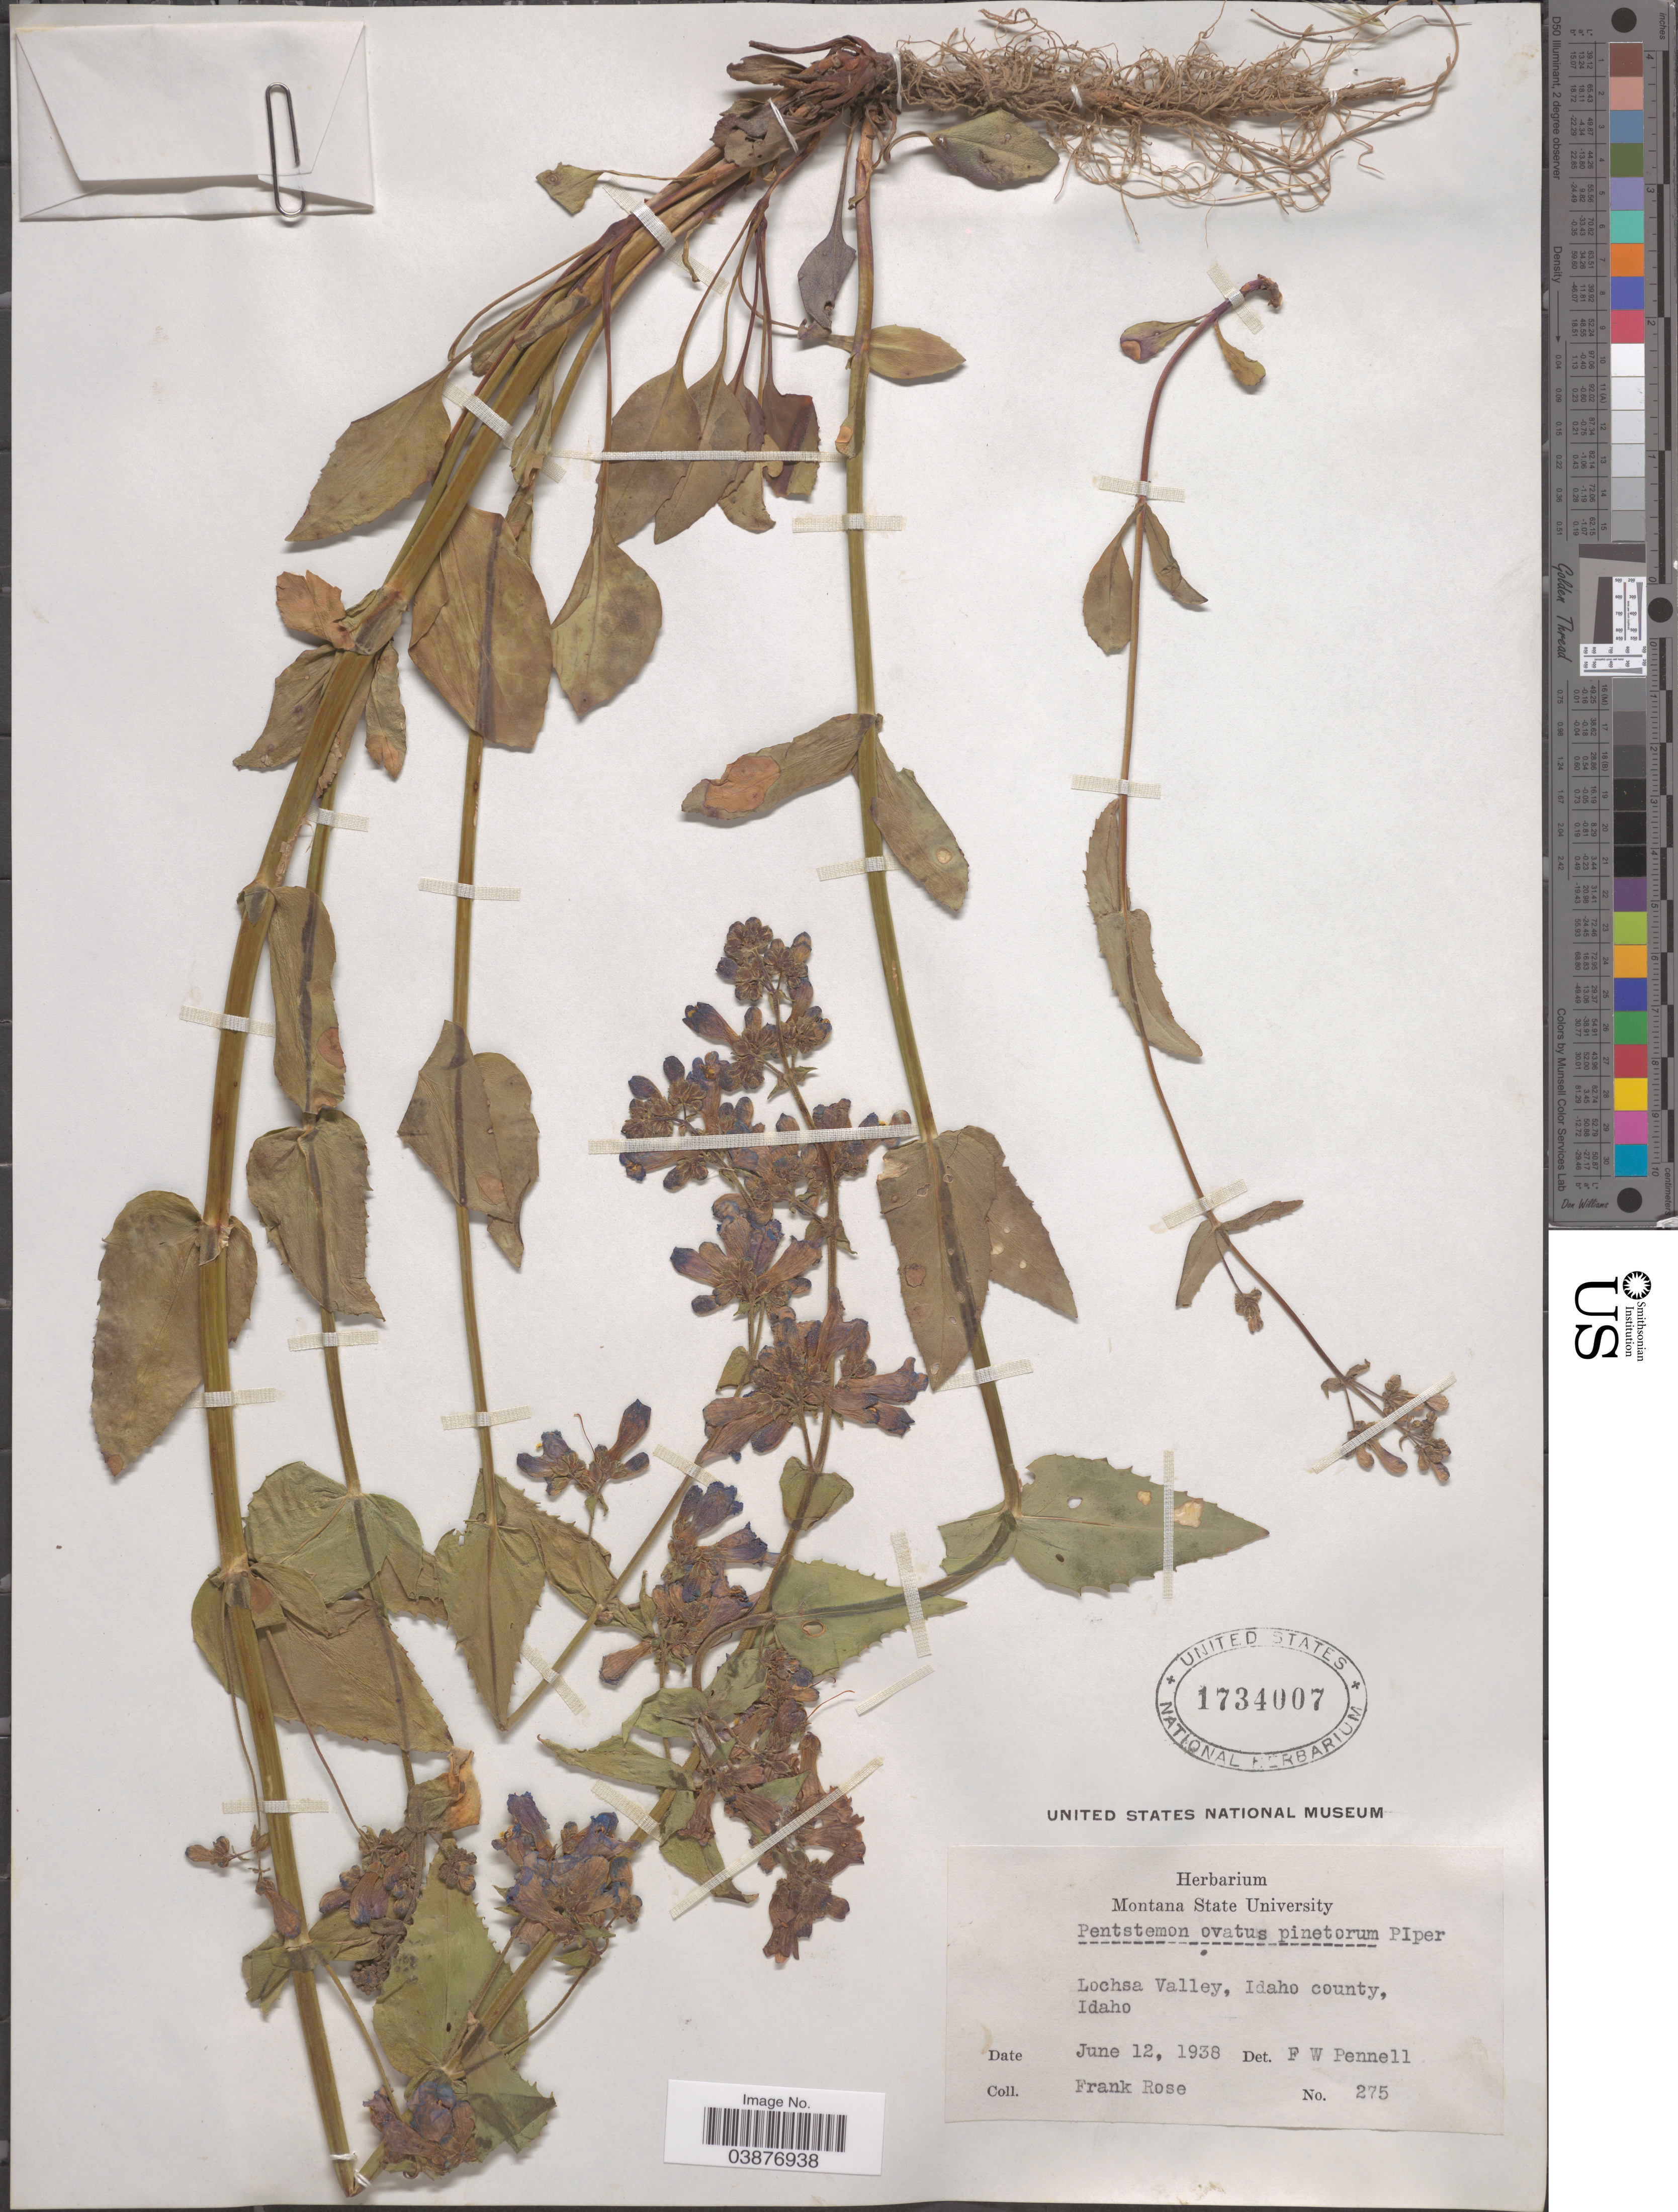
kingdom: Plantae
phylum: Tracheophyta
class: Magnoliopsida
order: Lamiales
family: Plantaginaceae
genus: Penstemon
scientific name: Penstemon ovatus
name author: Douglas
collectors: F. H. Rose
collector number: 275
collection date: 1938-06-12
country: United States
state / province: Idaho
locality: Lochsa Valley, Idaho County.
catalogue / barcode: US 1734007